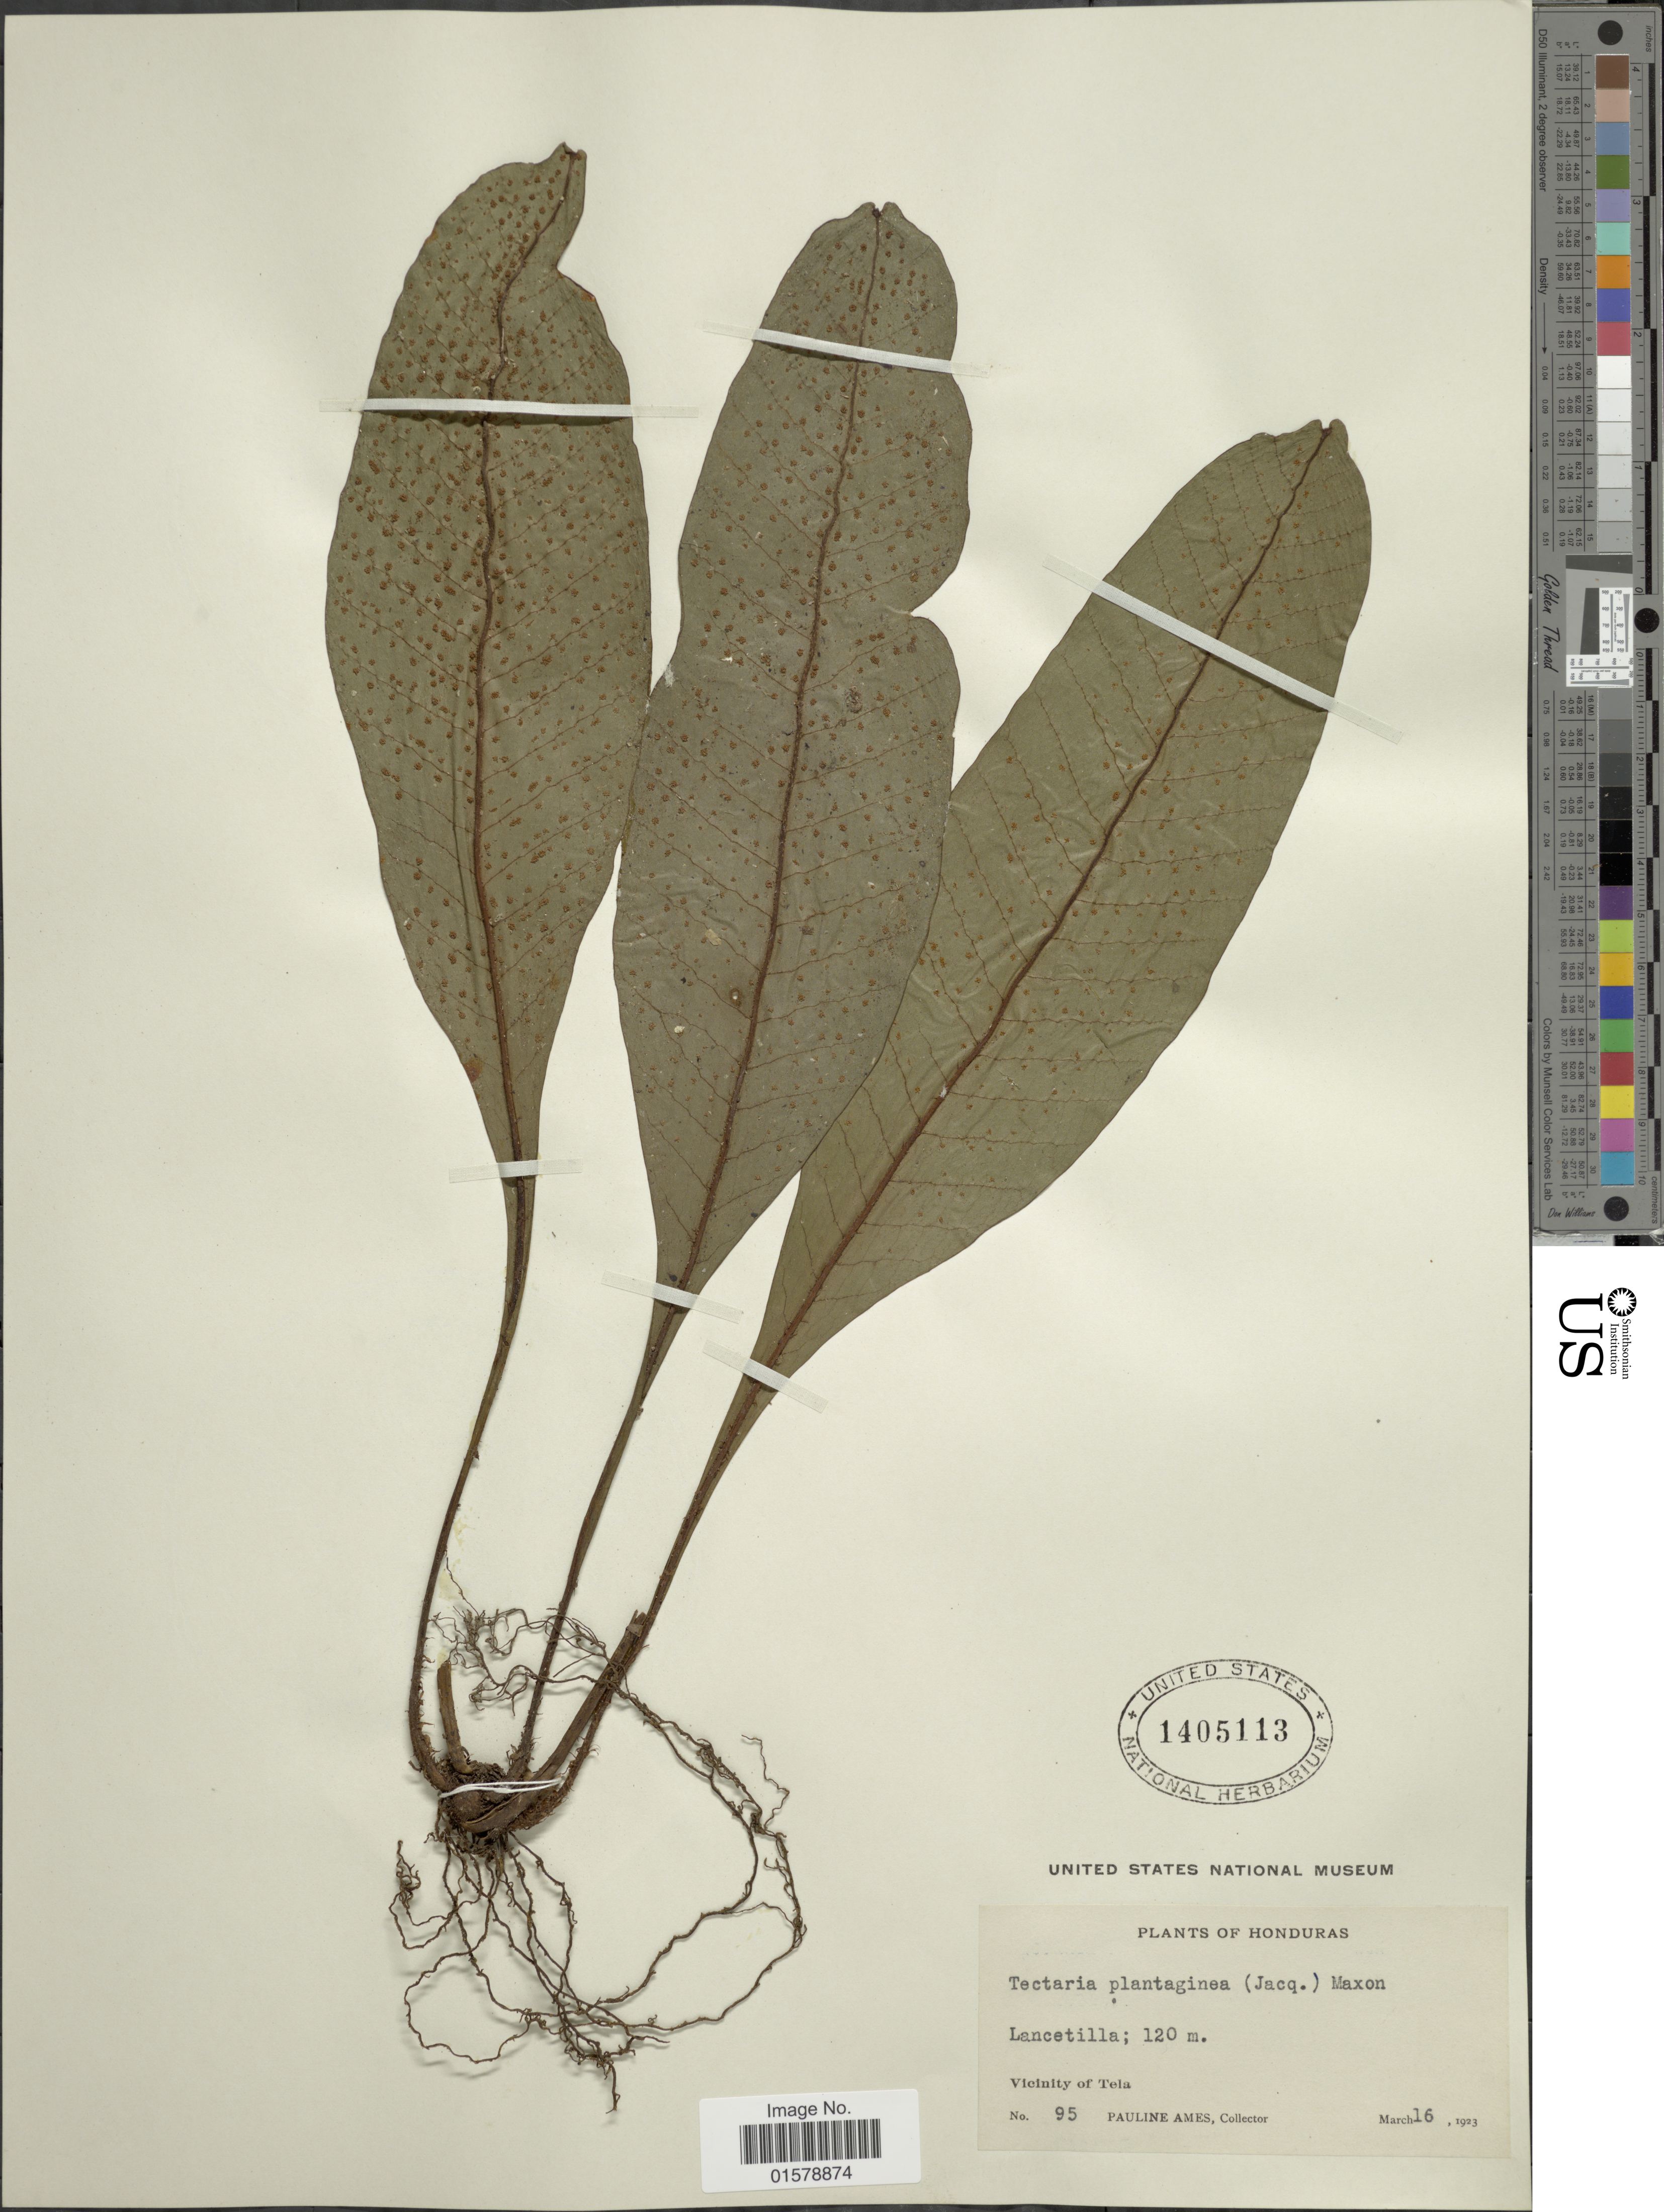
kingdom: Plantae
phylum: Tracheophyta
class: Polypodiopsida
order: Polypodiales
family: Tectariaceae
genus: Tectaria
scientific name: Tectaria plantaginea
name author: (Jacq.) Maxon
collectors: P. Ames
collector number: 95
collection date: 1923-03-16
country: Honduras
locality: Lancetilla, Vicinity of Tela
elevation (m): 120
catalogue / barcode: US 1405113